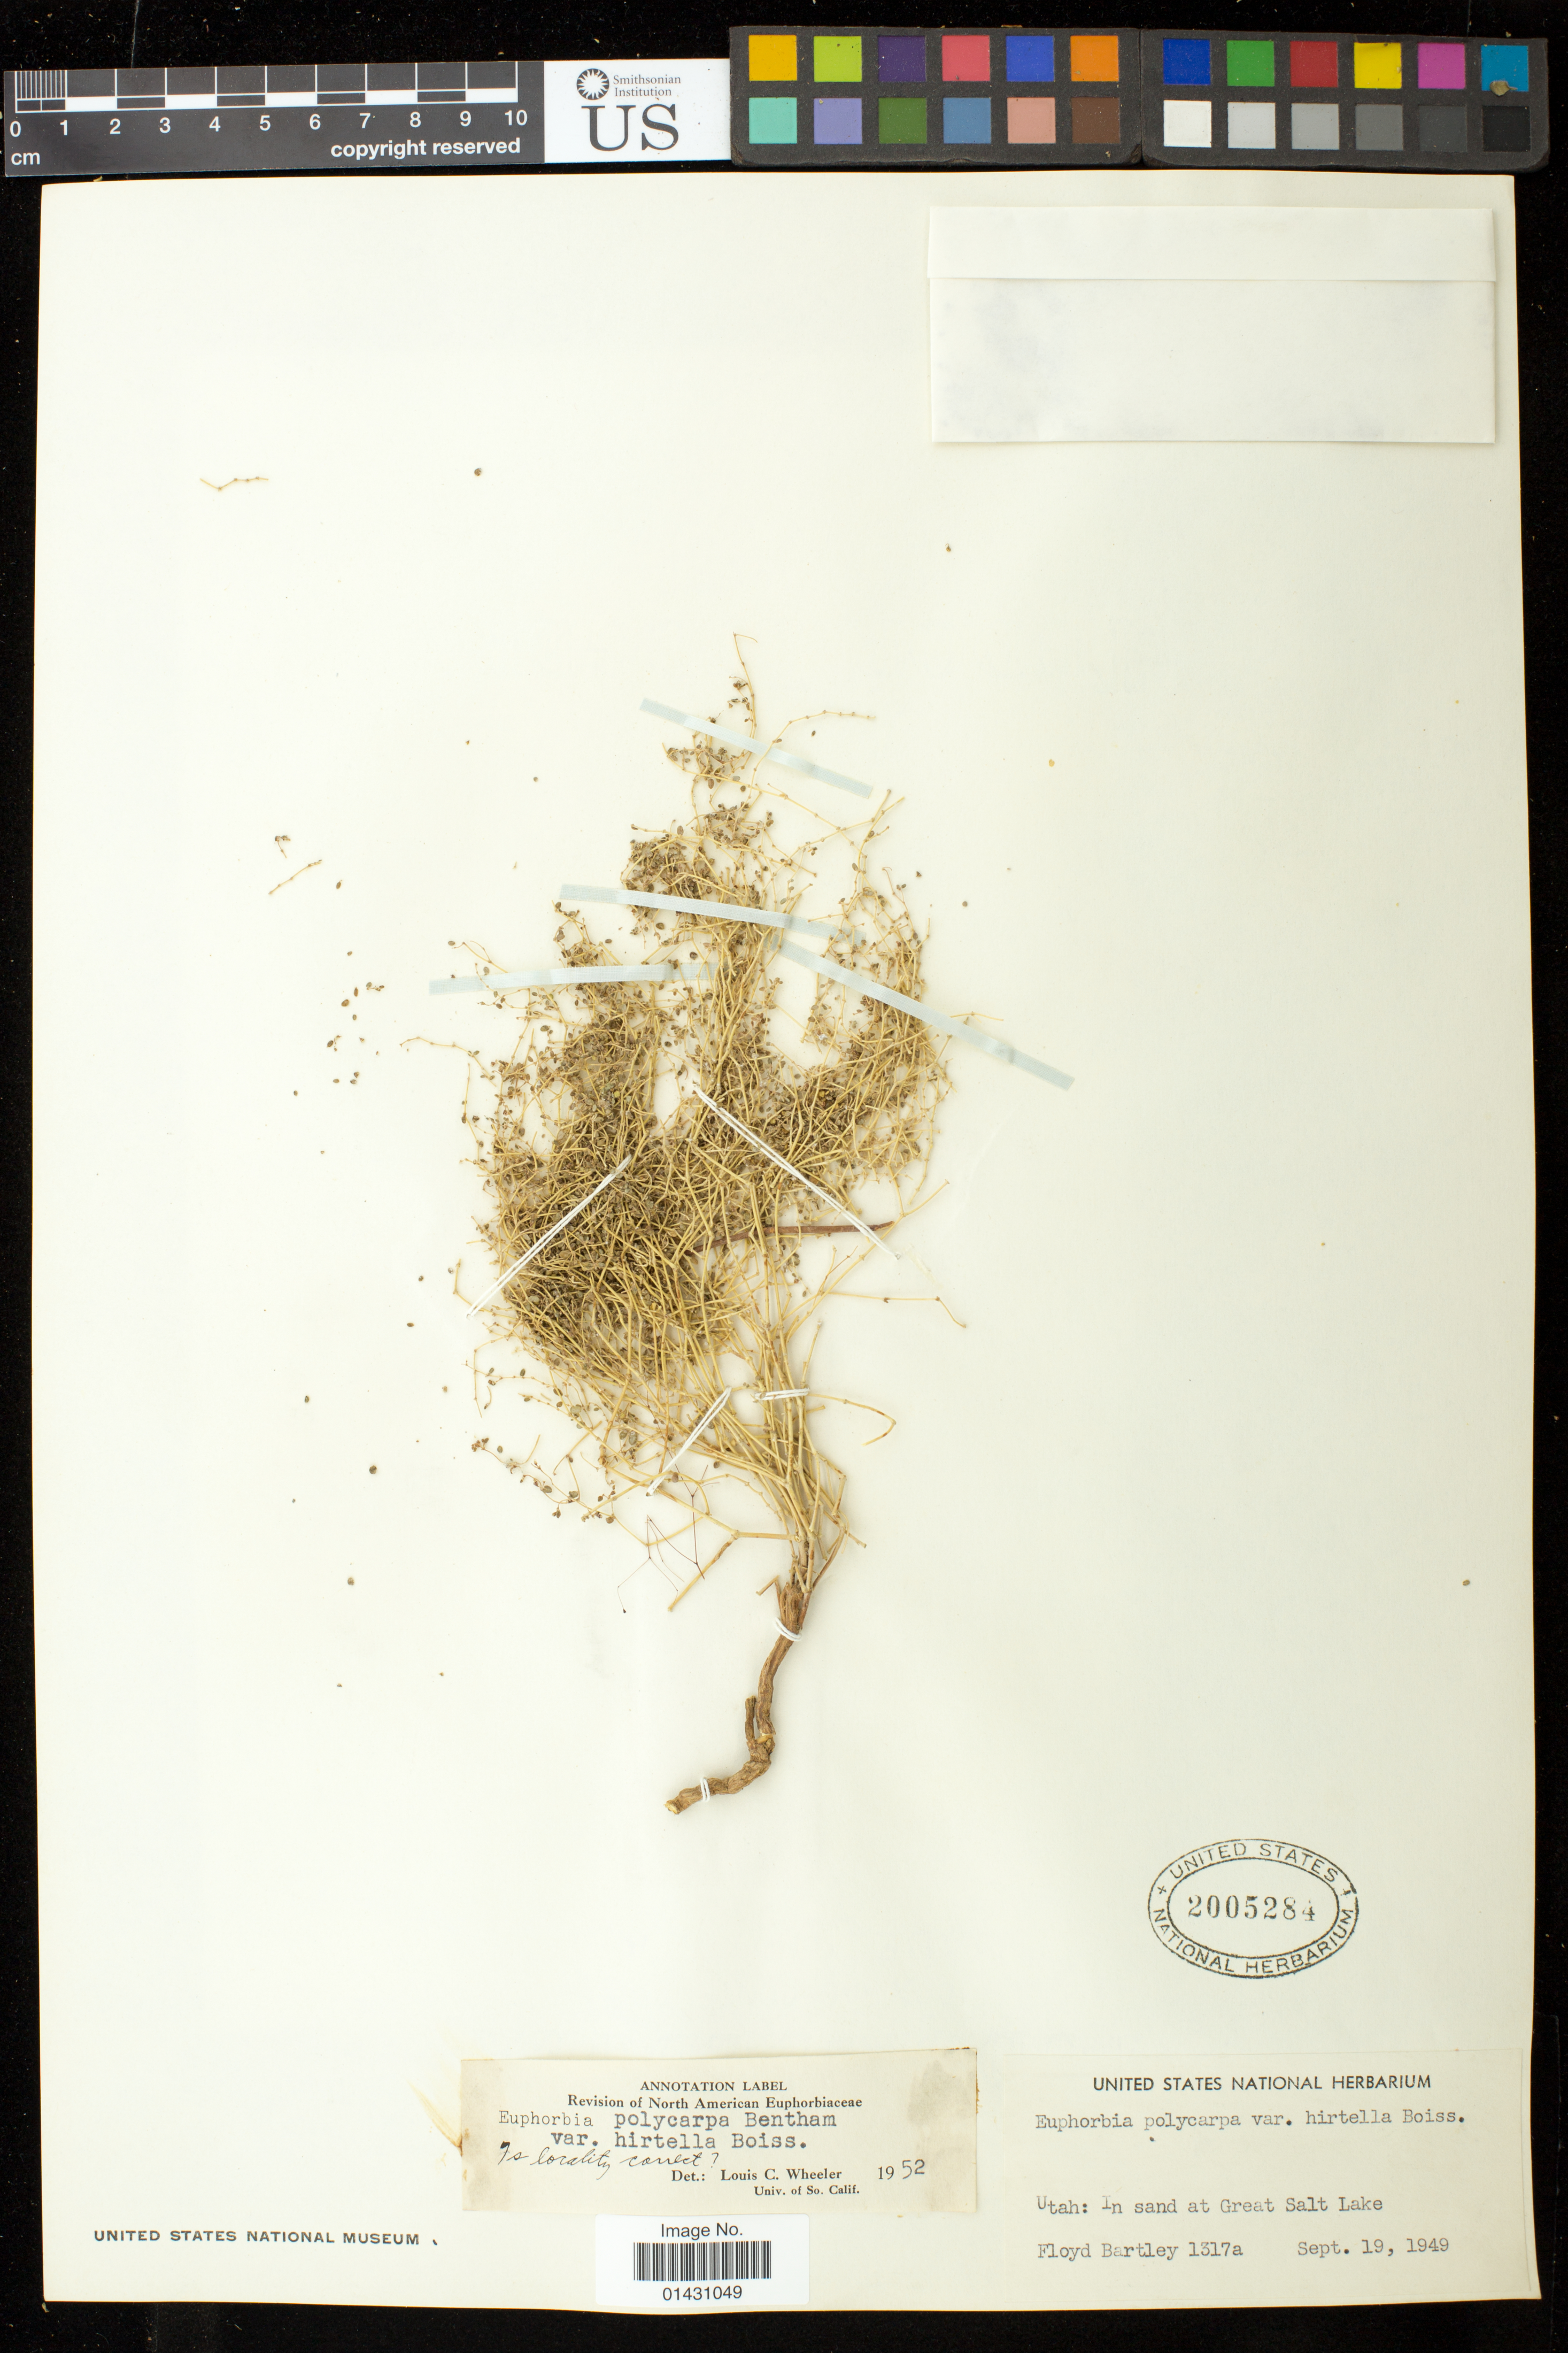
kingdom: Plantae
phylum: Tracheophyta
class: Magnoliopsida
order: Malpighiales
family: Euphorbiaceae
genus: Euphorbia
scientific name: Euphorbia polycarpa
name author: Benth.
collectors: F. Bartley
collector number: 1317a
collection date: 1949-09-19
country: United States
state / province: Utah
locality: Great Salt Lake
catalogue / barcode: US 2005284